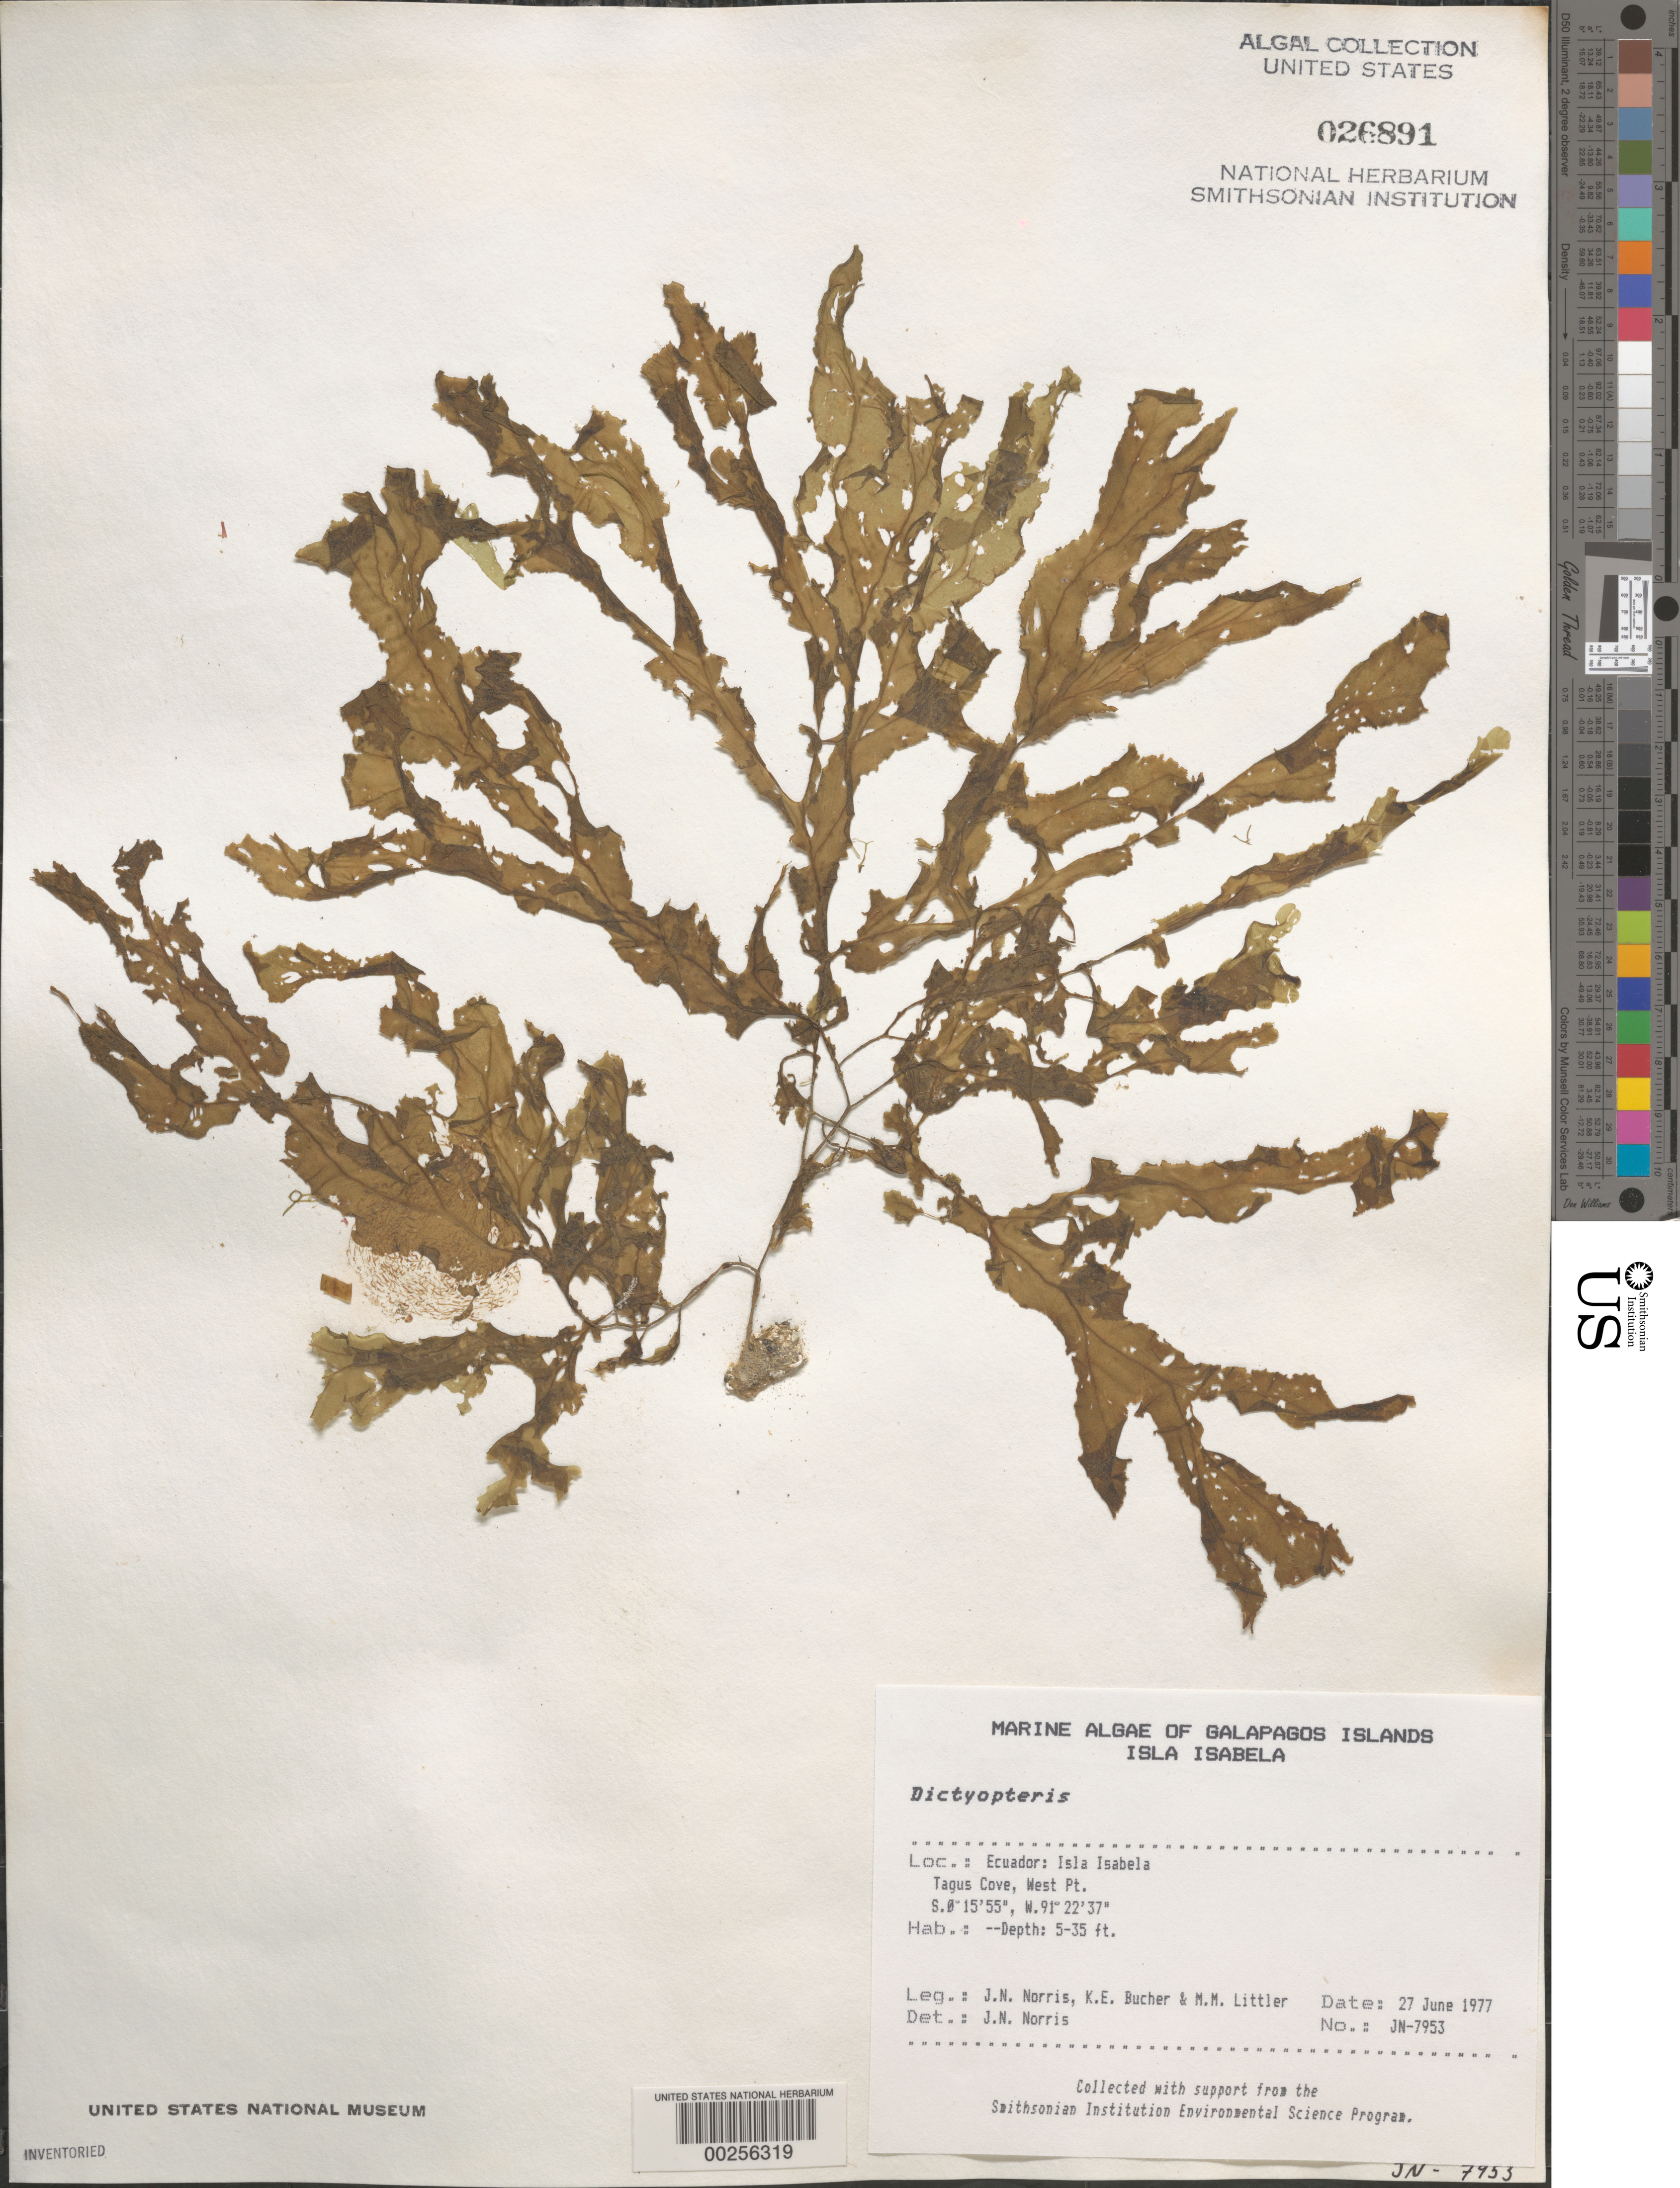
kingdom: Chromista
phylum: Ochrophyta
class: Phaeophyceae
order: Dictyotales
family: Dictyotaceae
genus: Dictyopteris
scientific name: Dictyopteris sp.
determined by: Norris, James N.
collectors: J. N. Norris, K. E. Bucher & M. M. Littler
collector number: JN-7953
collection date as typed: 27 Jun 1977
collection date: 1977-06-27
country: Ecuador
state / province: Colón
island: Isabela [Albemarle]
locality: Tagus Cove, West Point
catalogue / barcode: US 26891